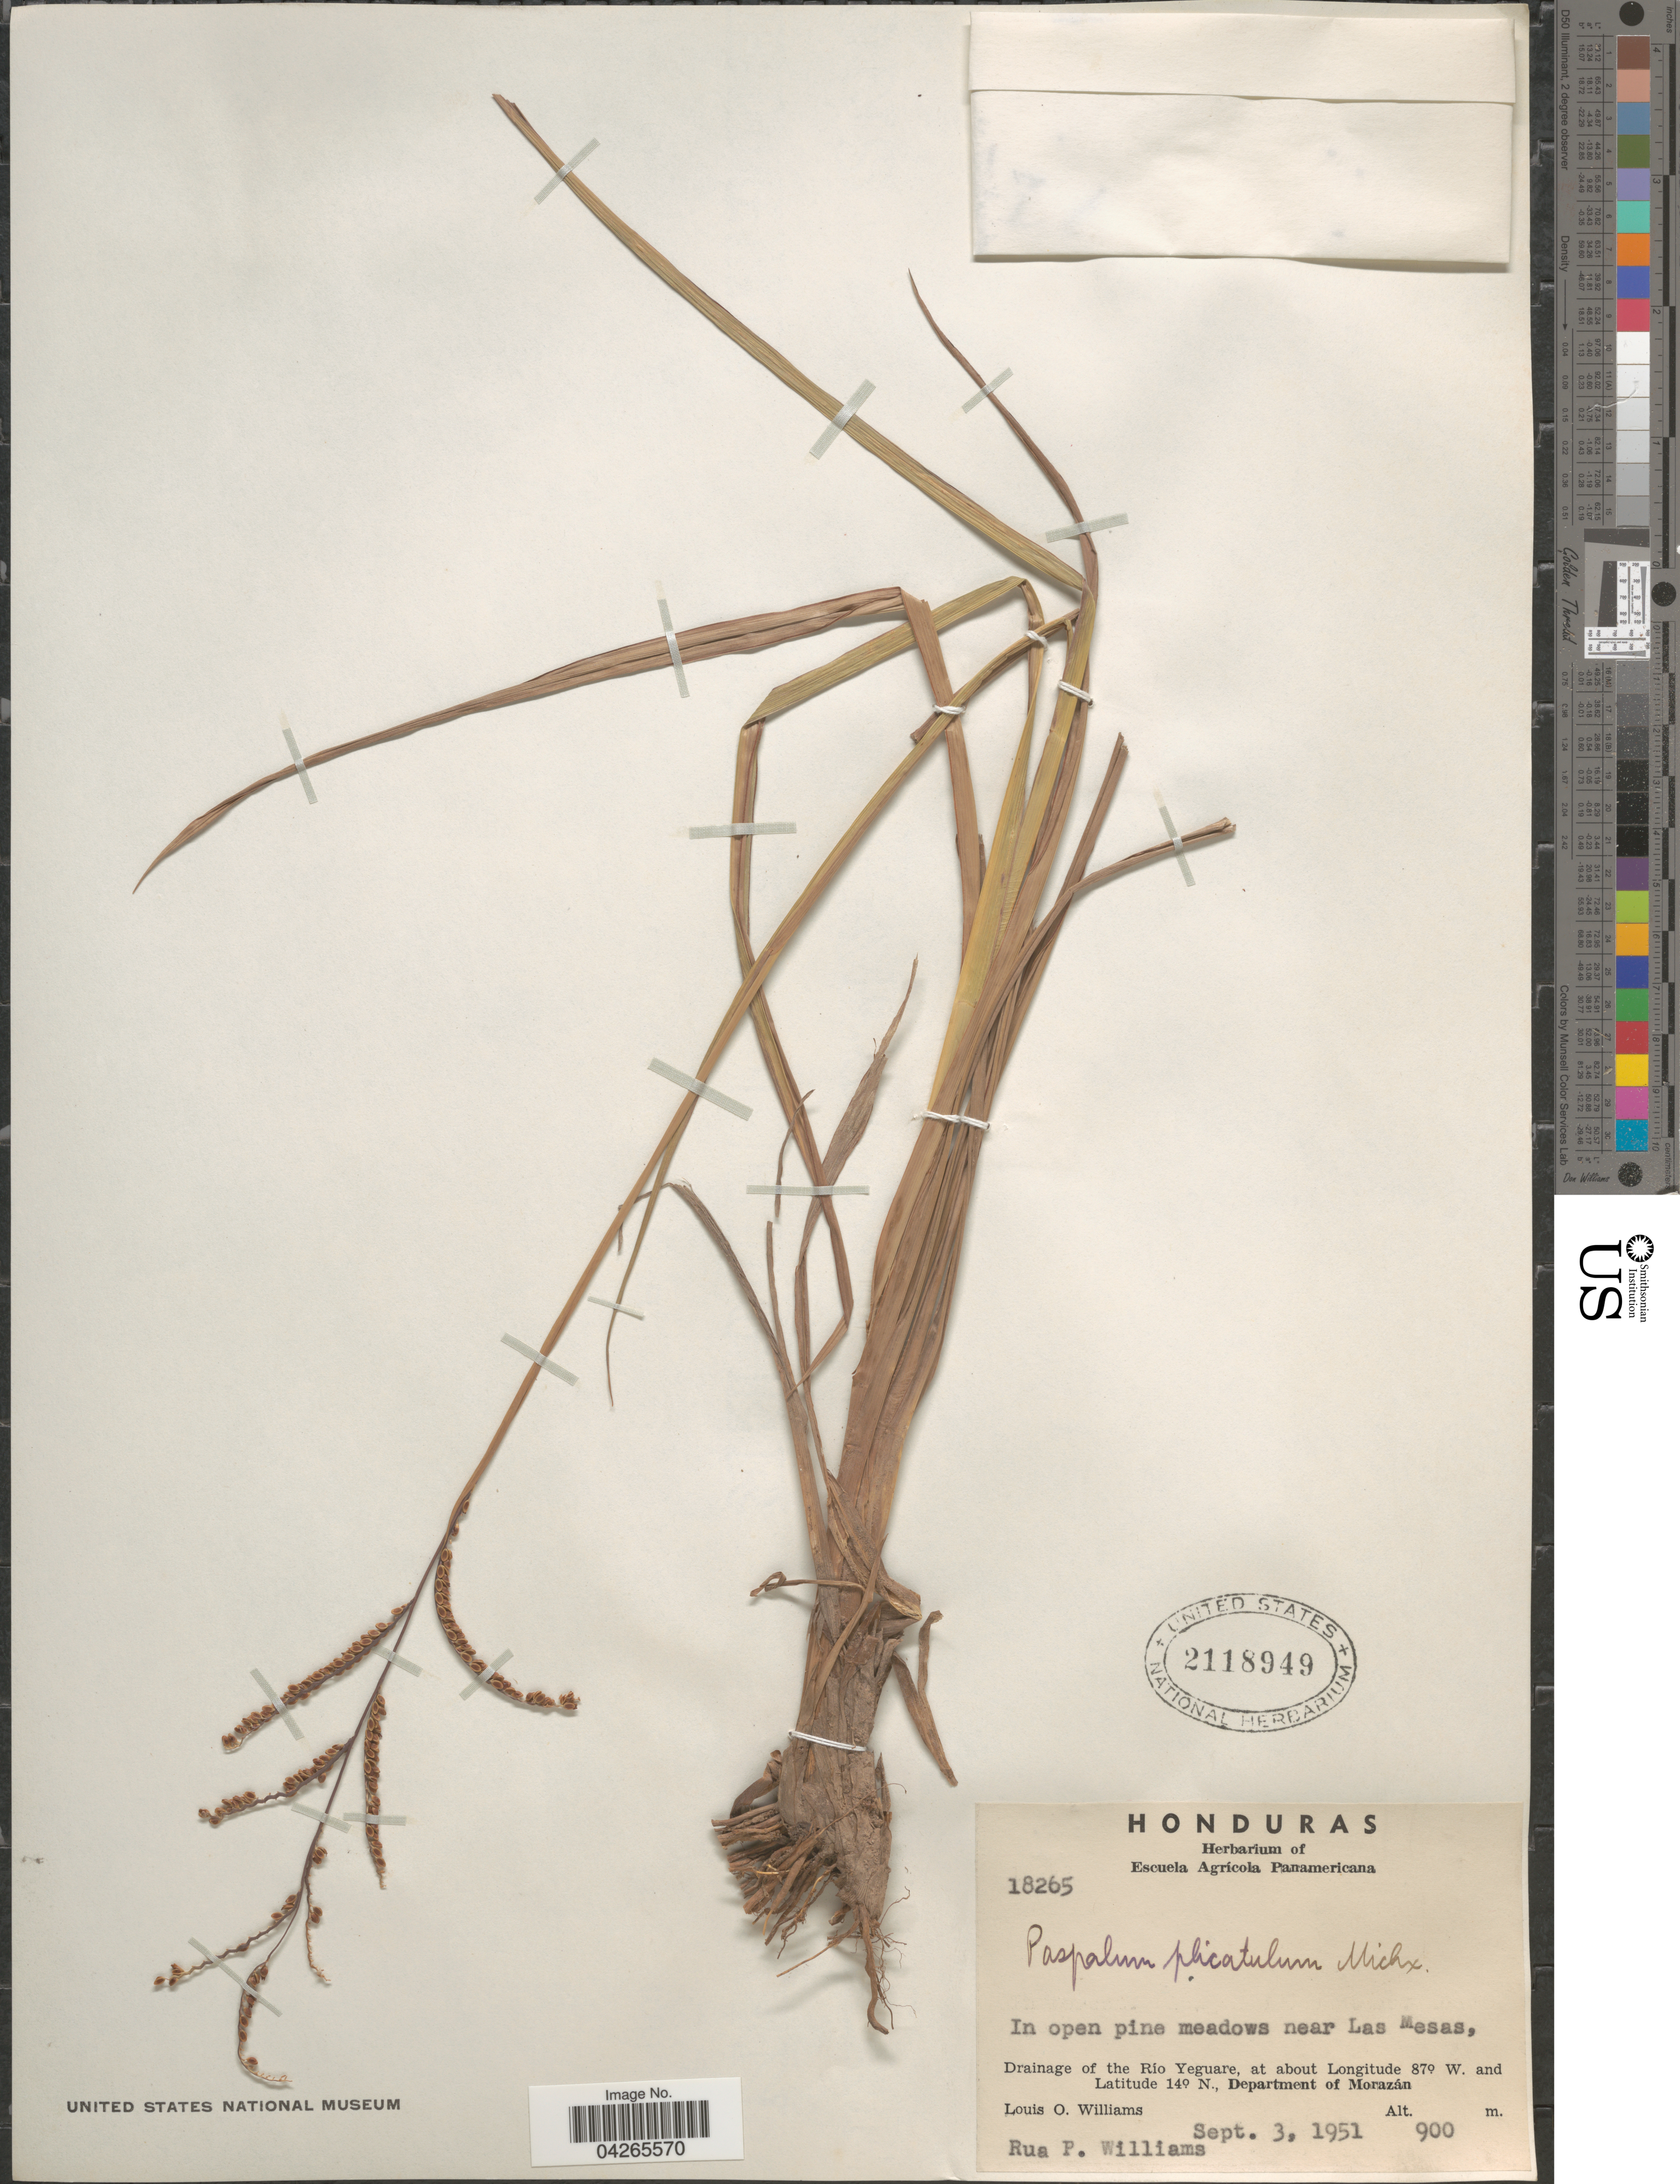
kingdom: Plantae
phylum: Tracheophyta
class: Liliopsida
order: Poales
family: Poaceae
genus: Paspalum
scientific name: Paspalum plicatulum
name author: Michx.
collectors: L. O. Williams & R. P. Williams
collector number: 18265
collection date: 1951-09-03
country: Honduras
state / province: Fco. Morazán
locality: In open pine meadows near Las Mesas. Drainage of the Río Yeguare, Department of Morazán.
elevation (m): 900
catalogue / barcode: US 2118949